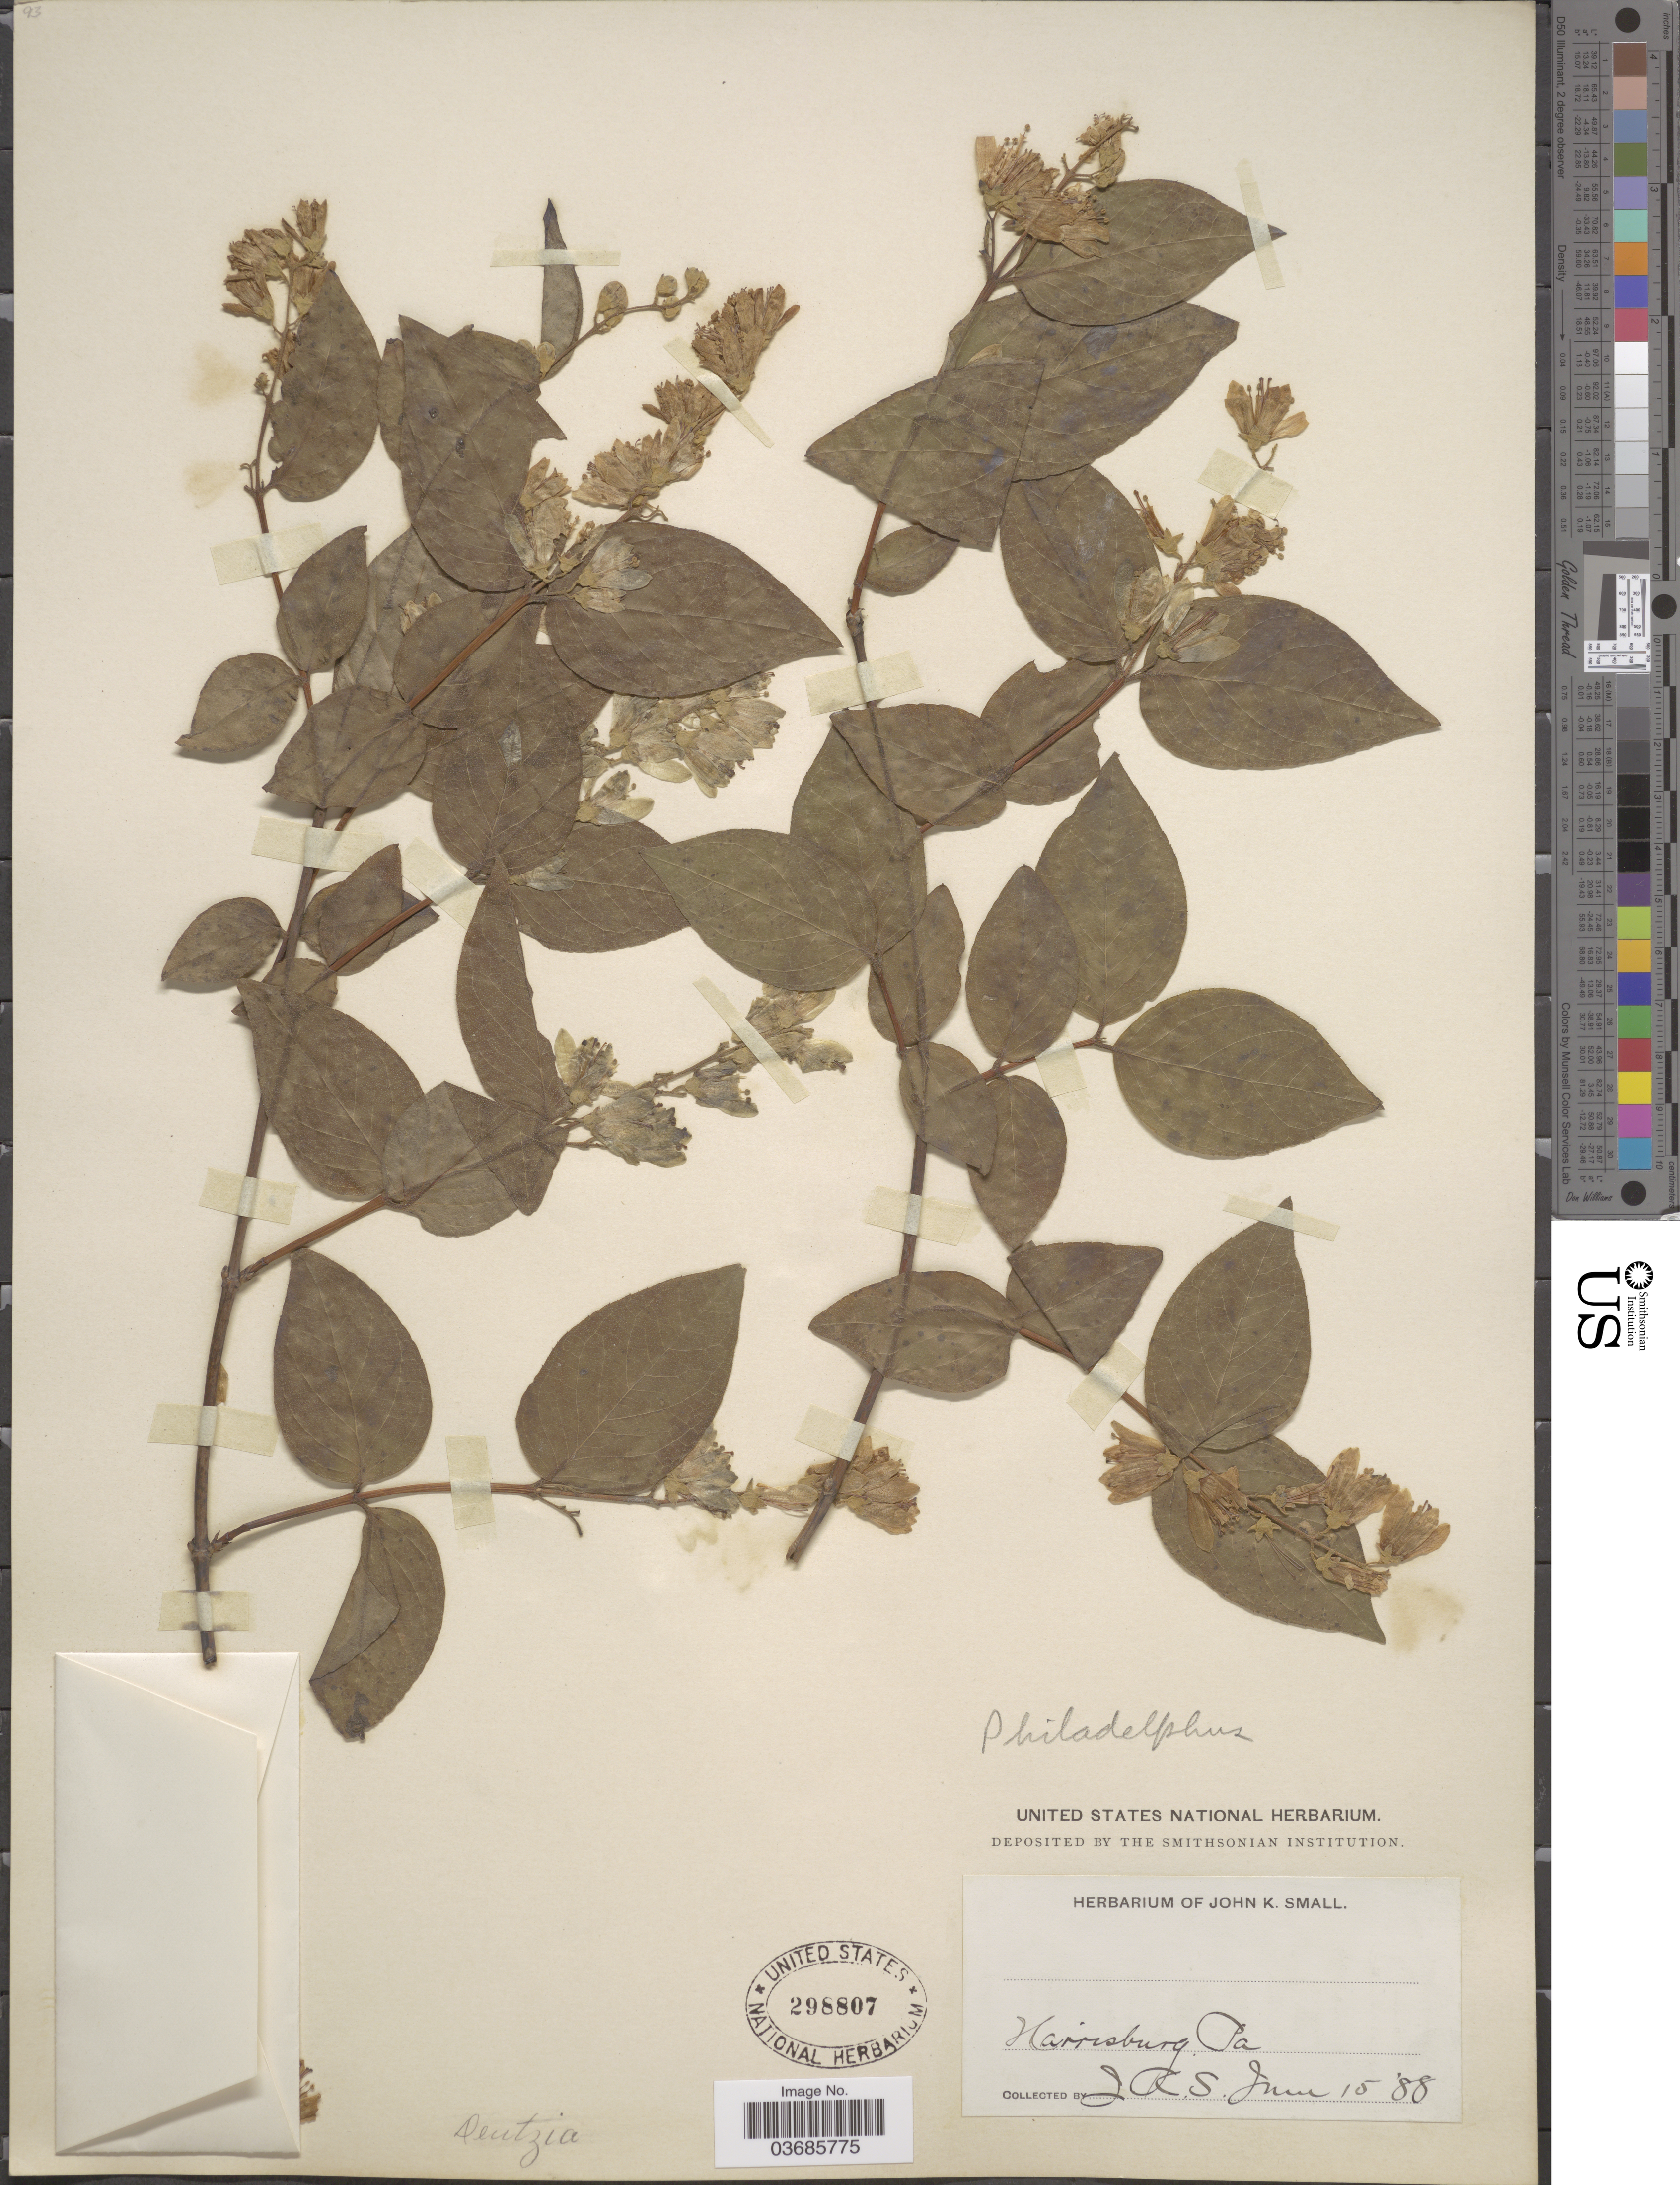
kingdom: Plantae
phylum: Tracheophyta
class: Magnoliopsida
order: Cornales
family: Hydrangeaceae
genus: Deutzia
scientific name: Deutzia scabra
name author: Thunb.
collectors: J. K. Small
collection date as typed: Transcribed d/m/y: 15/6/88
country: United States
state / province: Pennsylvania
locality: Harrisburg.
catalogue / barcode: US 298807